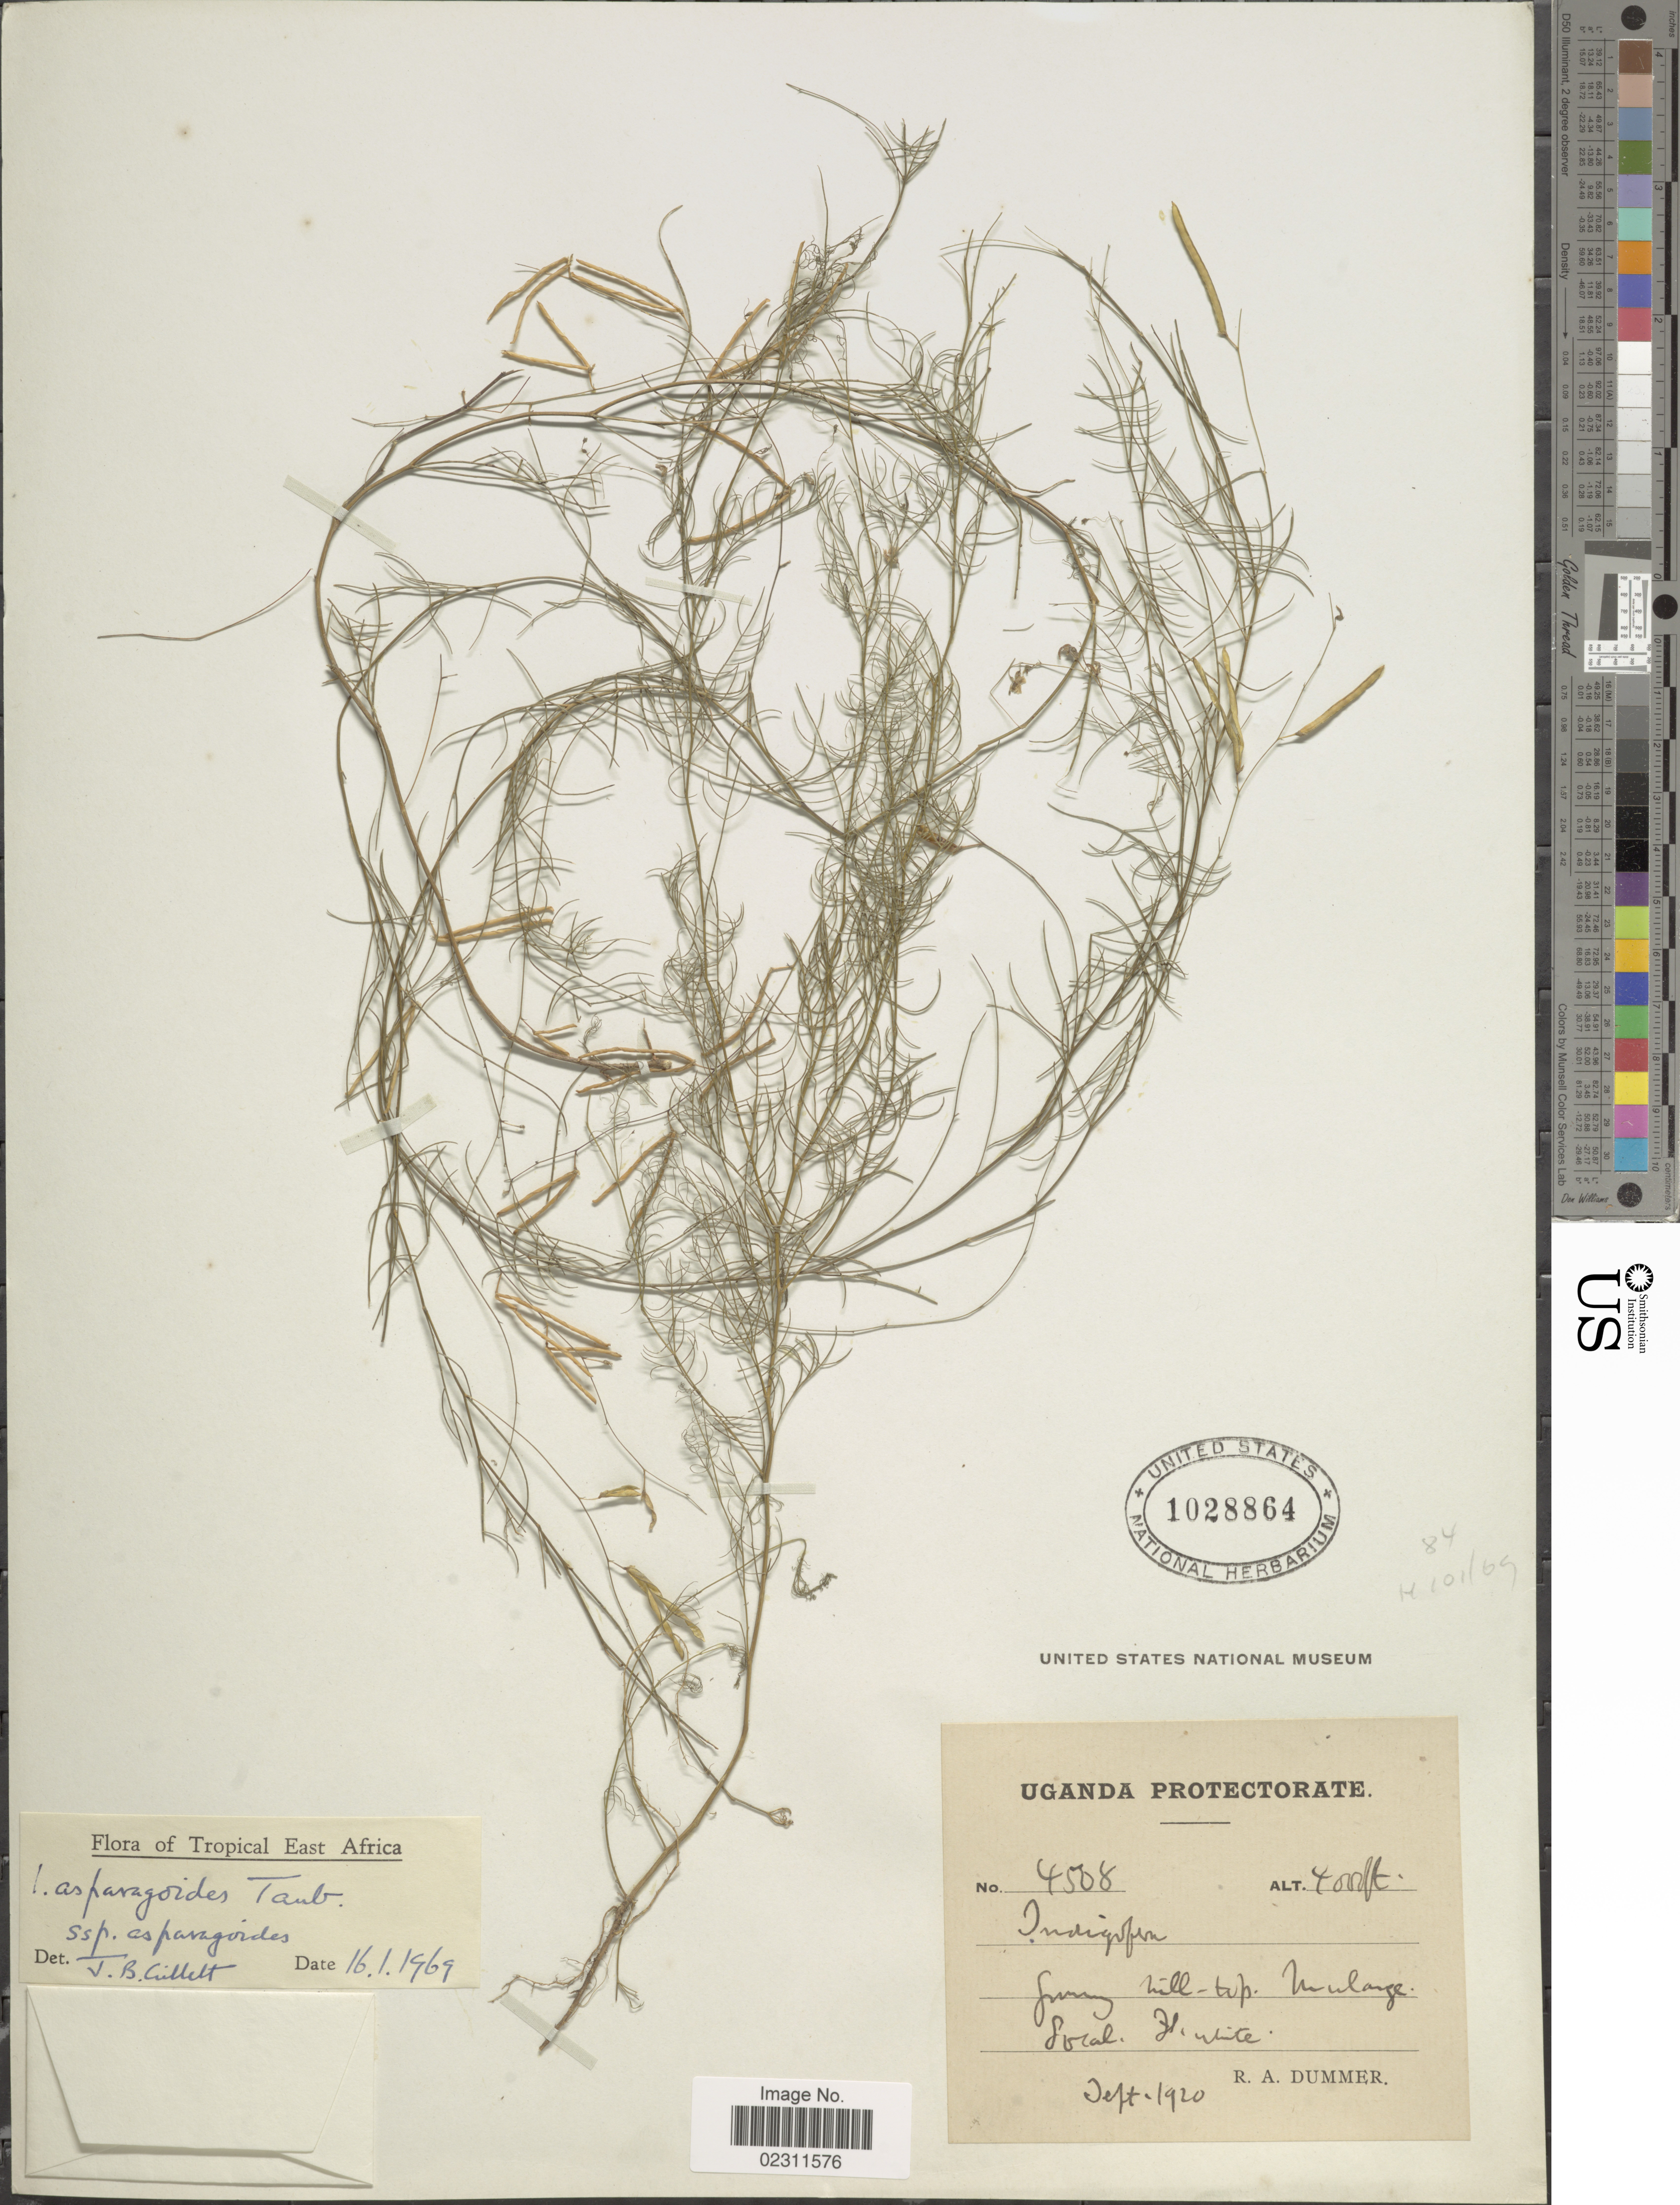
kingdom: Plantae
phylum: Tracheophyta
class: Magnoliopsida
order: Fabales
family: Fabaceae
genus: Indigofera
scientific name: Indigofera asparagoides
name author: Taub.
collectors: R. Dümmer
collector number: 4508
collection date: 1920-09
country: Uganda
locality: Uganda Protectorate, Mulange.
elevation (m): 1219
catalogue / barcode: US 1028864